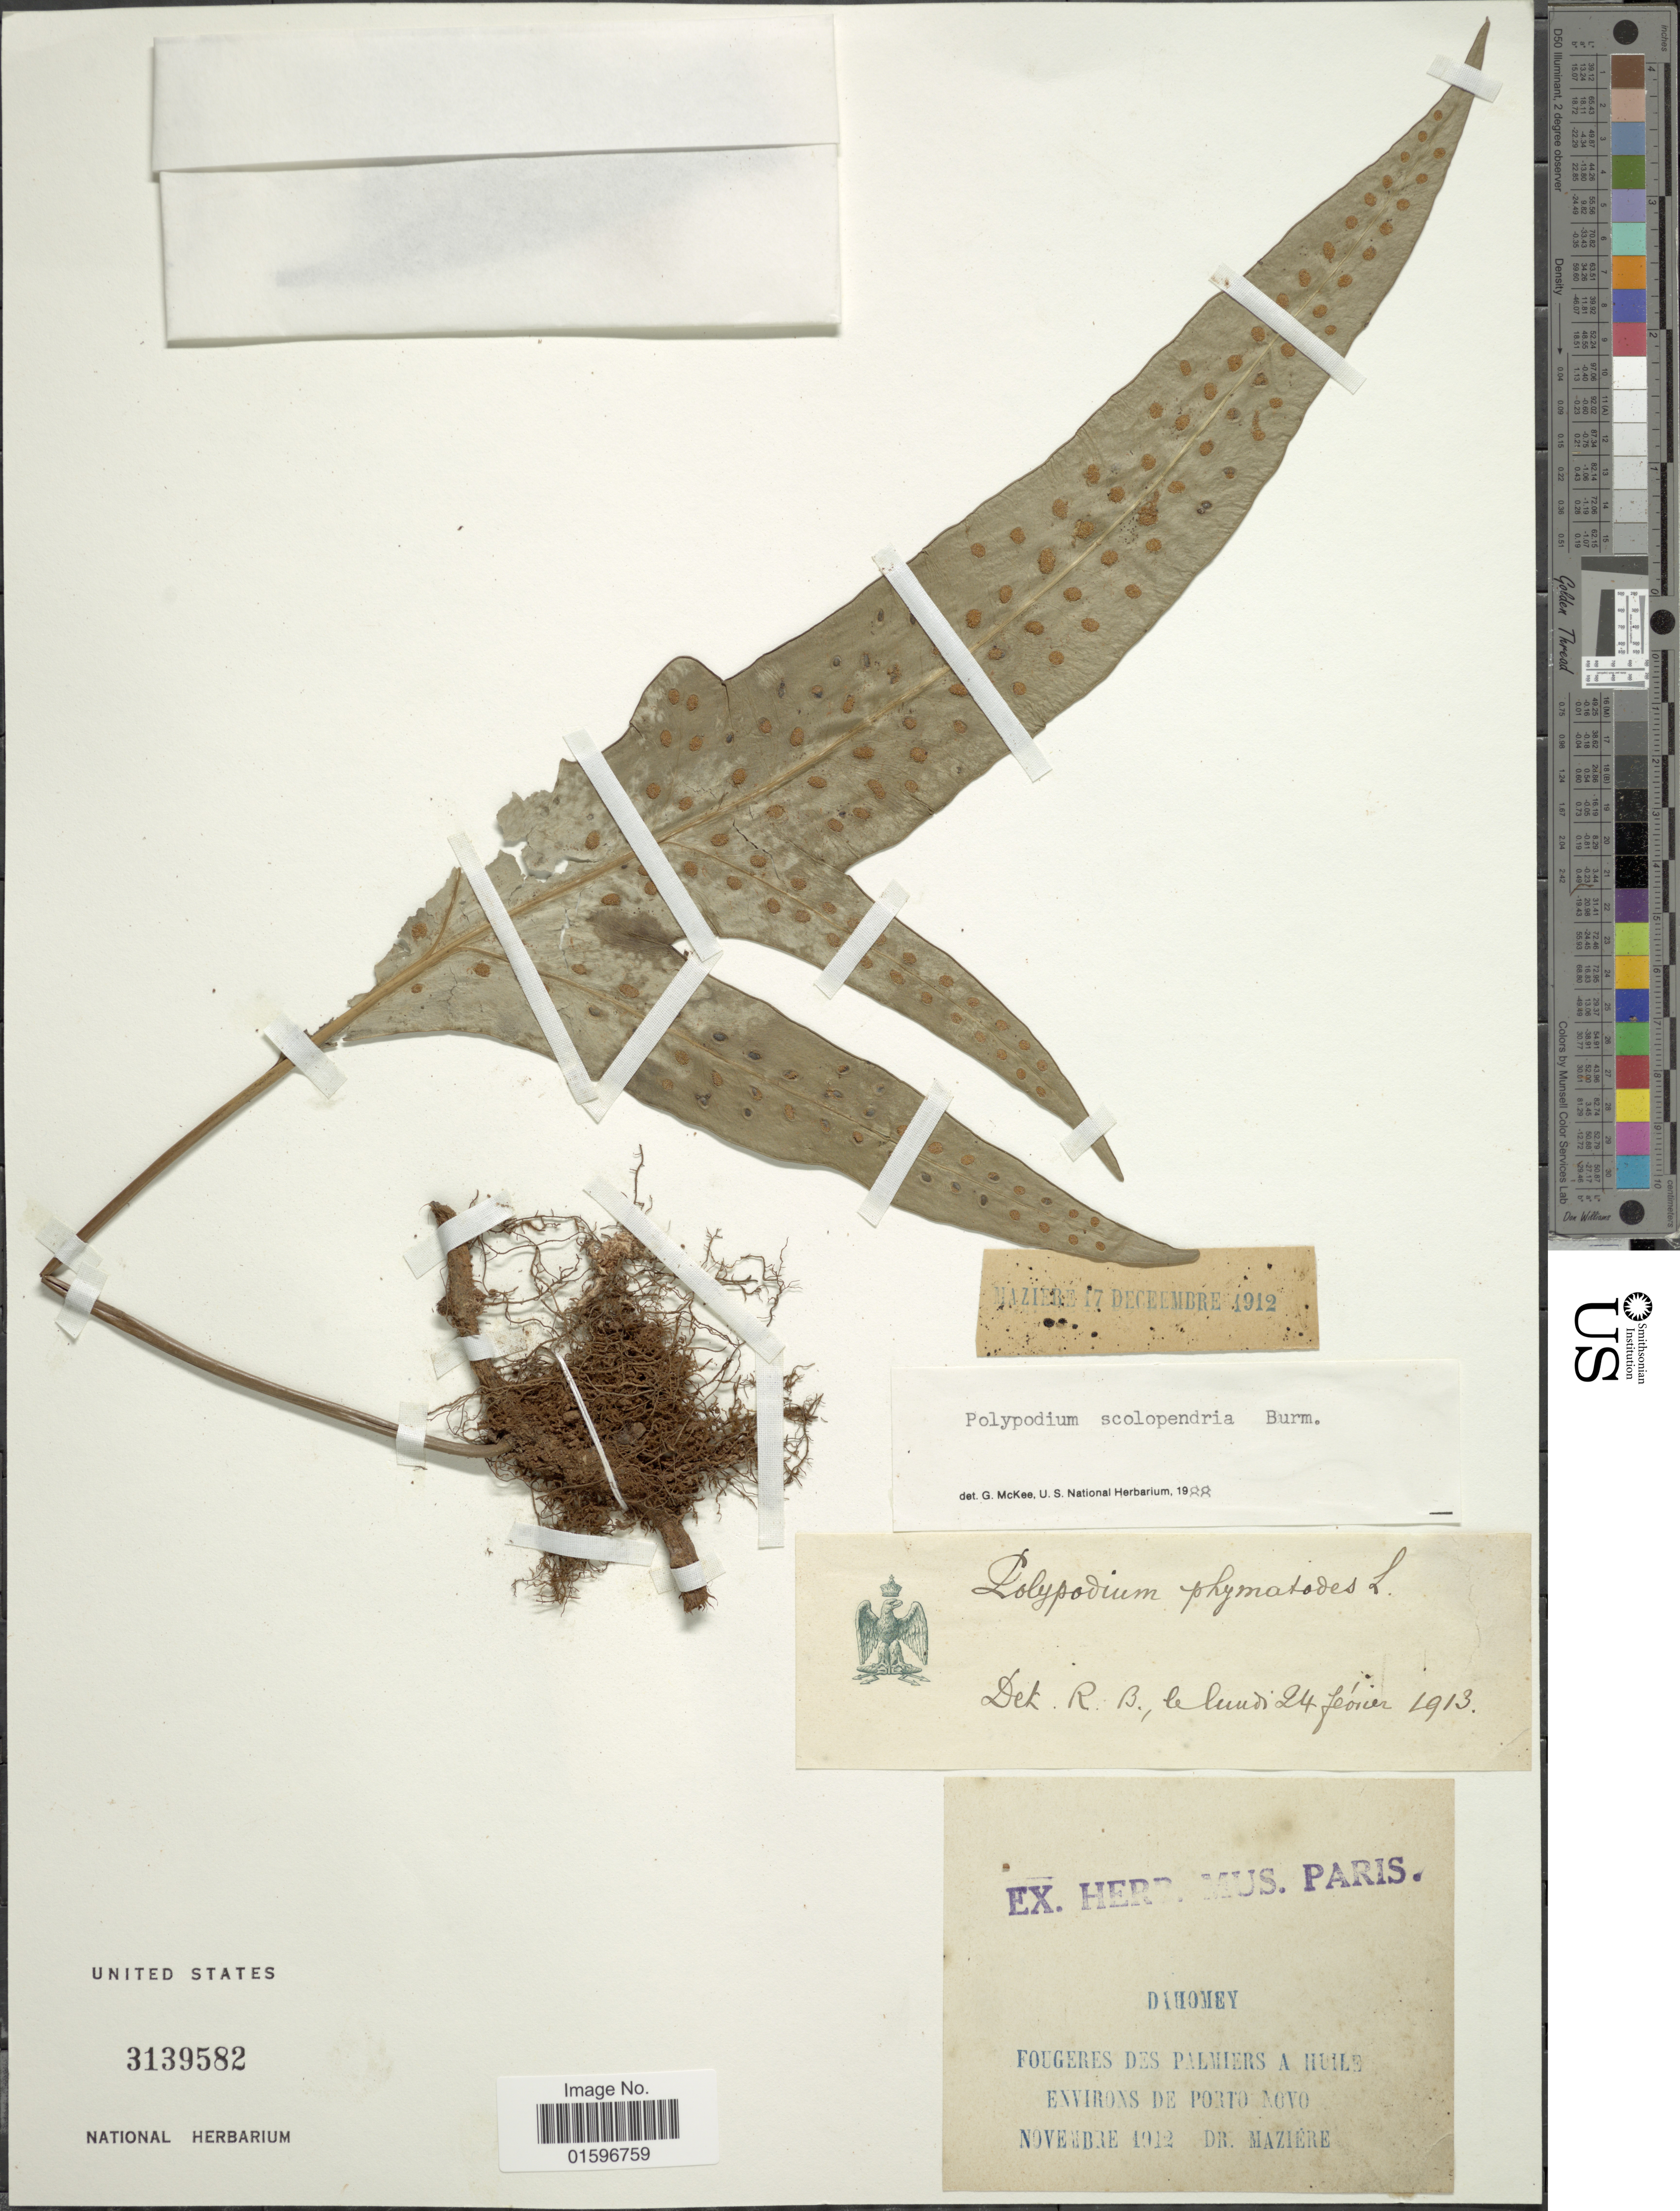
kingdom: Plantae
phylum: Tracheophyta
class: Polypodiopsida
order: Polypodiales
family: Polypodiaceae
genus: Polypodium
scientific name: Polypodium scolopendria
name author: Burm. f.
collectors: Maziére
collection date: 1912-11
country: Benin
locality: Dahomey, Fougered des Palmiers A Huile Evirons de Porto Novo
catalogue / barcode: US 3139582